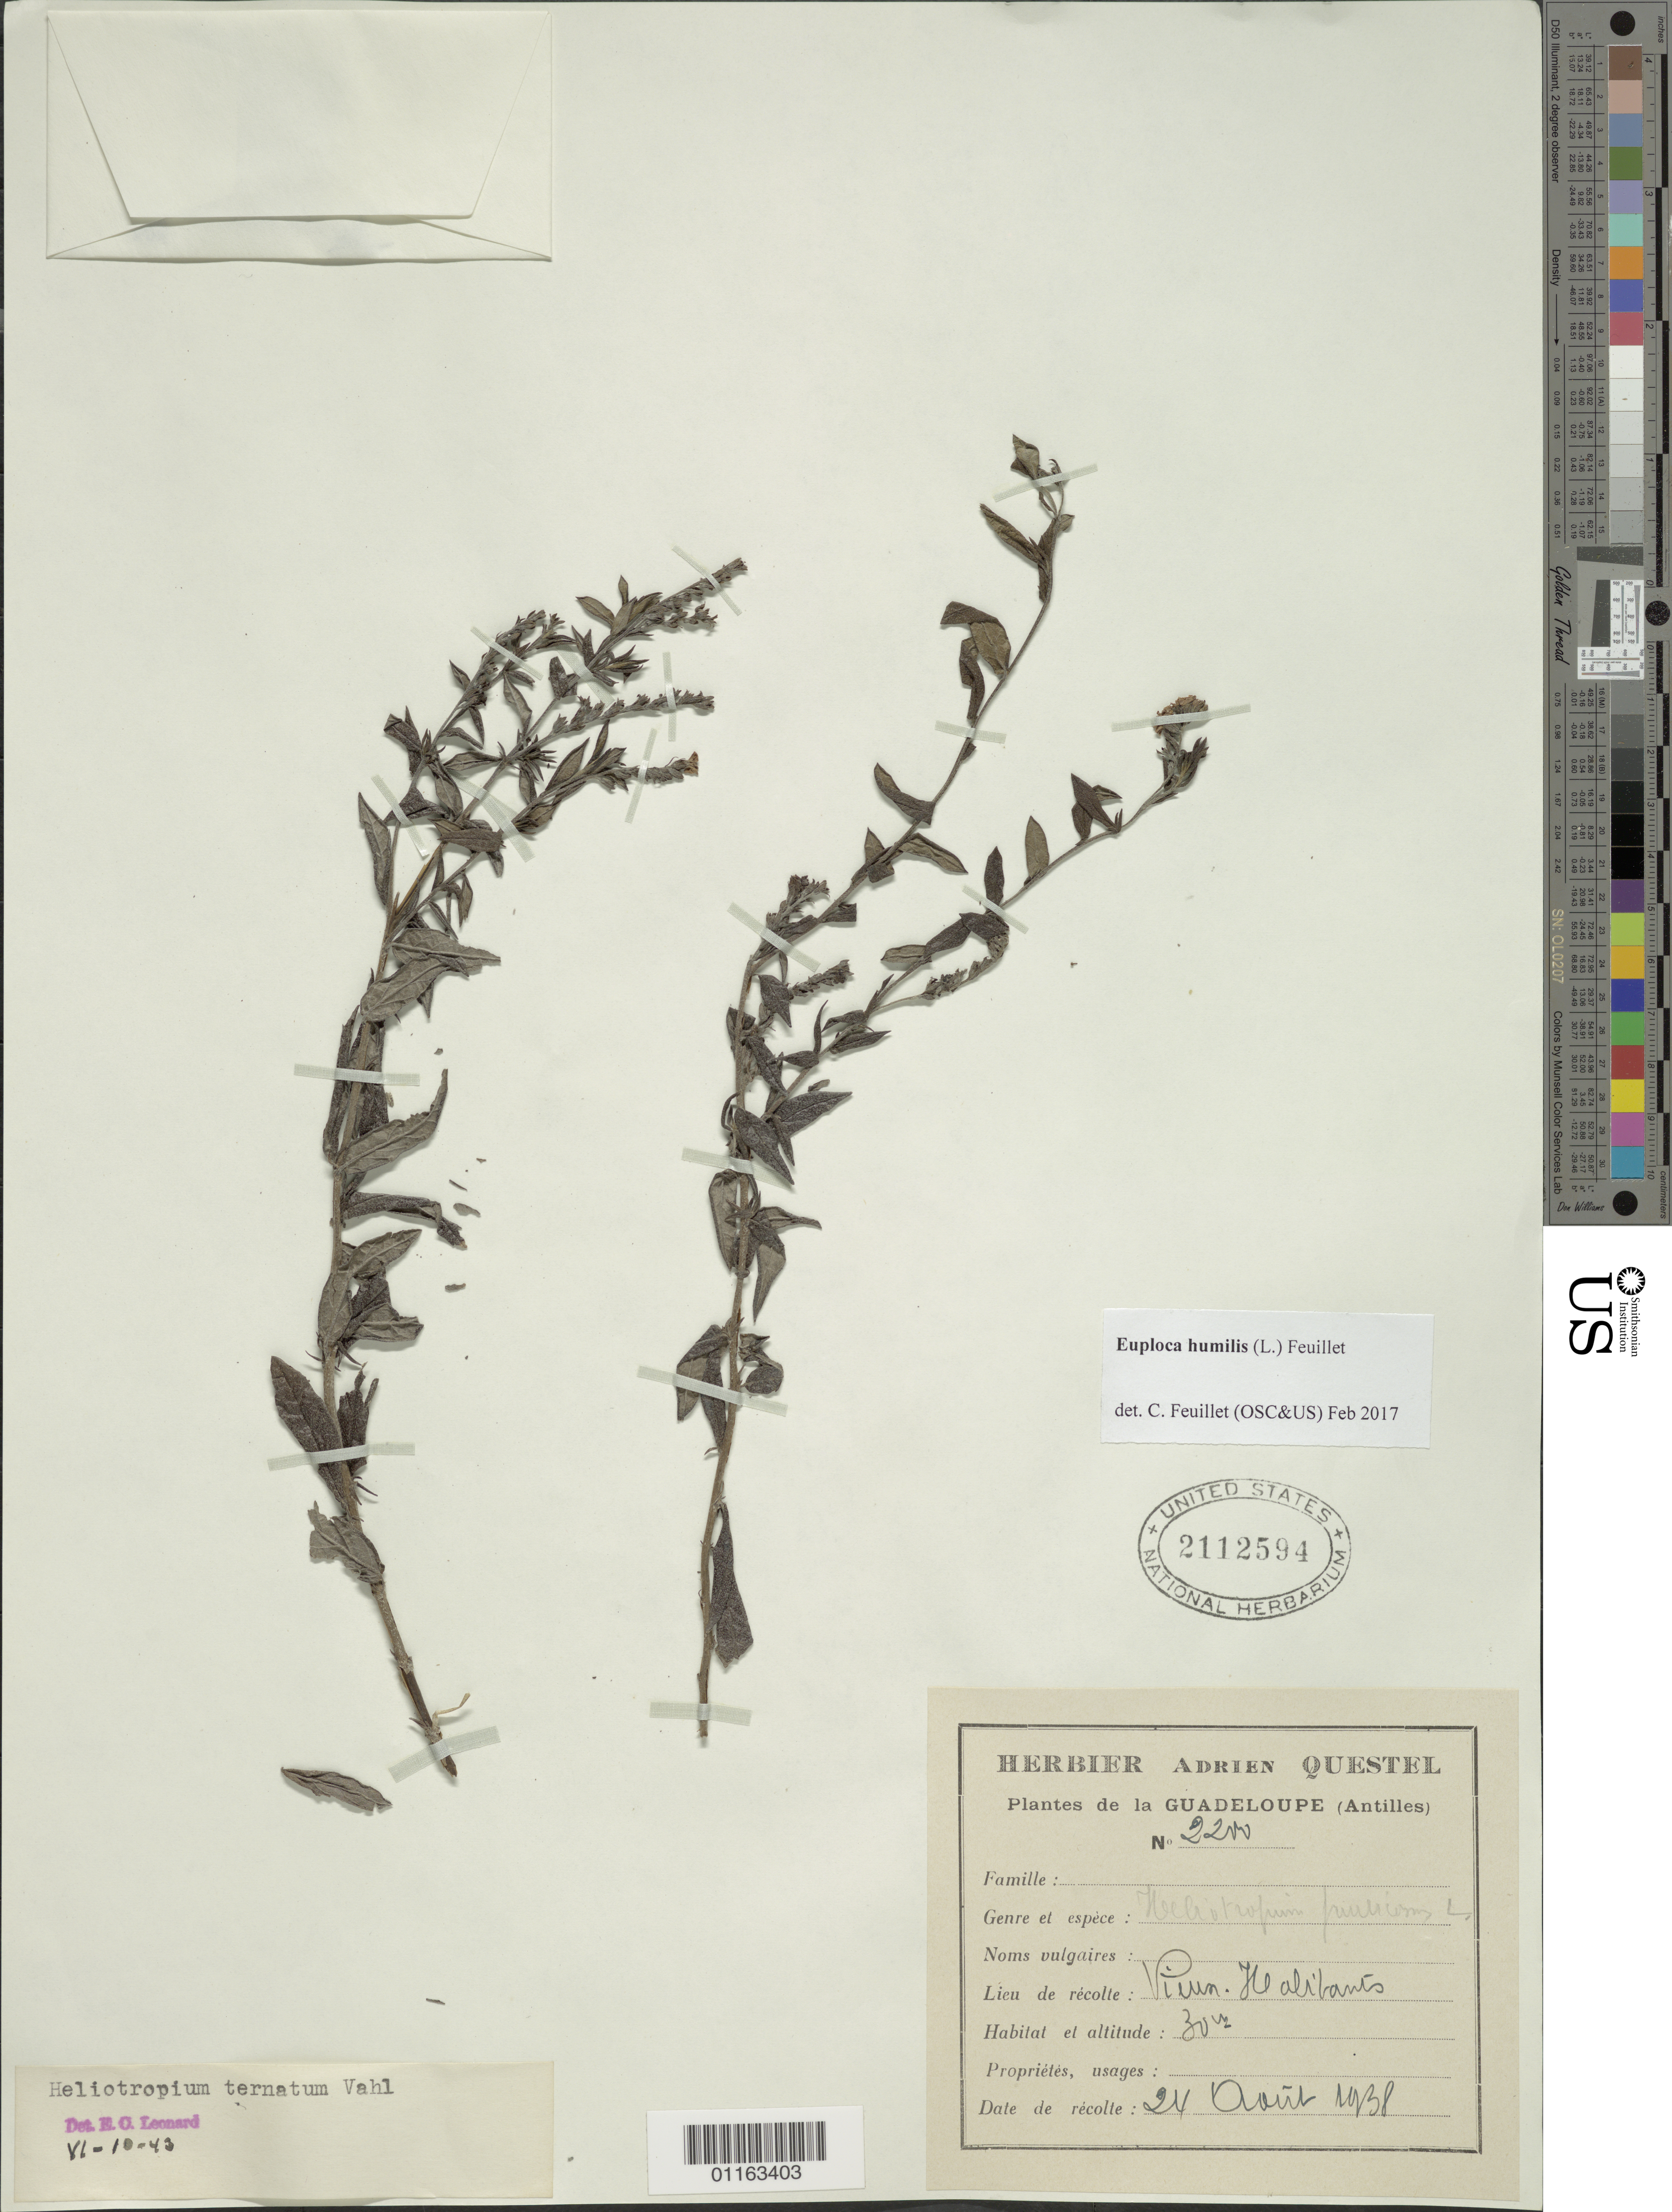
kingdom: Plantae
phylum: Tracheophyta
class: Magnoliopsida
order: Boraginales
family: Heliotropiaceae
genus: Euploca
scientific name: Euploca humilis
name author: (L.) Feuillet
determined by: Feuillet, C.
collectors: A. Questel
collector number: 2200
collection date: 1938-08-24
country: Guadeloupe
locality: Vieux-Habitants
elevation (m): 30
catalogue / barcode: US 2112594